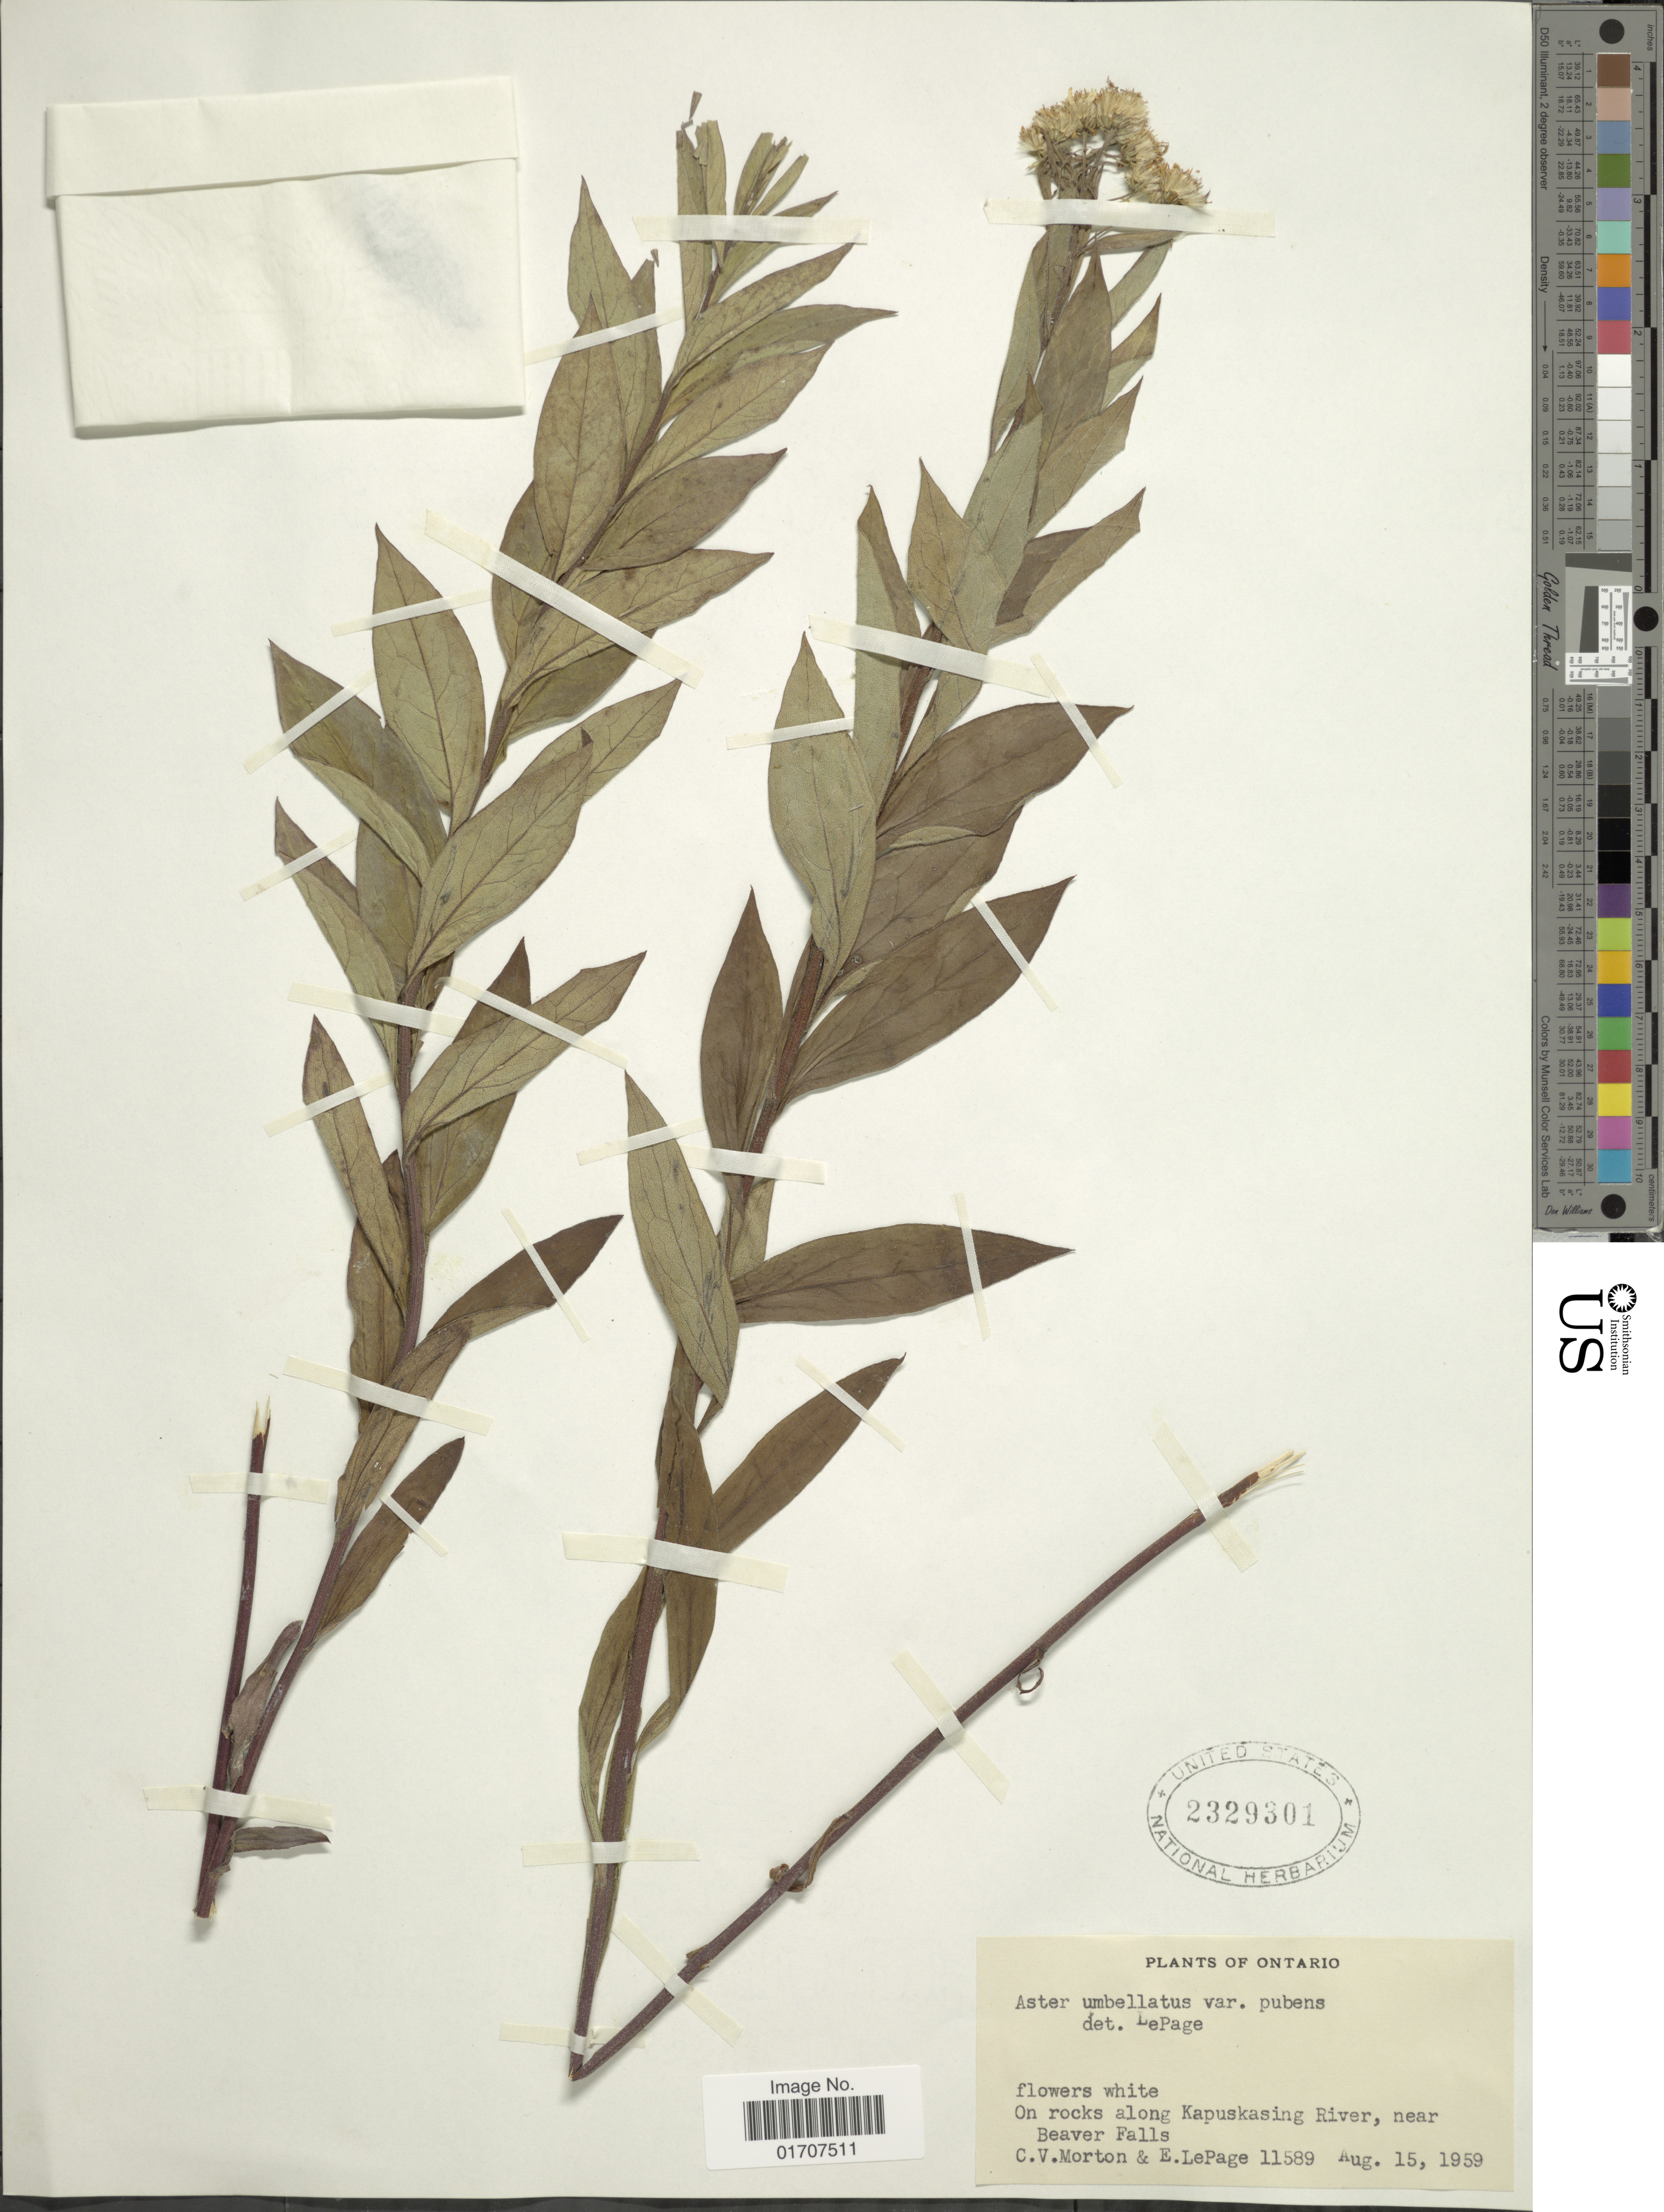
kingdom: Plantae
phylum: Tracheophyta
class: Magnoliopsida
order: Asterales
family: Asteraceae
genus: Doellingeria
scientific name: Doellingeria umbellata var. pubens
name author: (A. Gray) Britton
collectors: C. V. Morton & E. Lepage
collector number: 11589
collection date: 1959-08-15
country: Canada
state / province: Ontario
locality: On rocks along Kapuskasing River, near Beaver Falls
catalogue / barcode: US 2329301